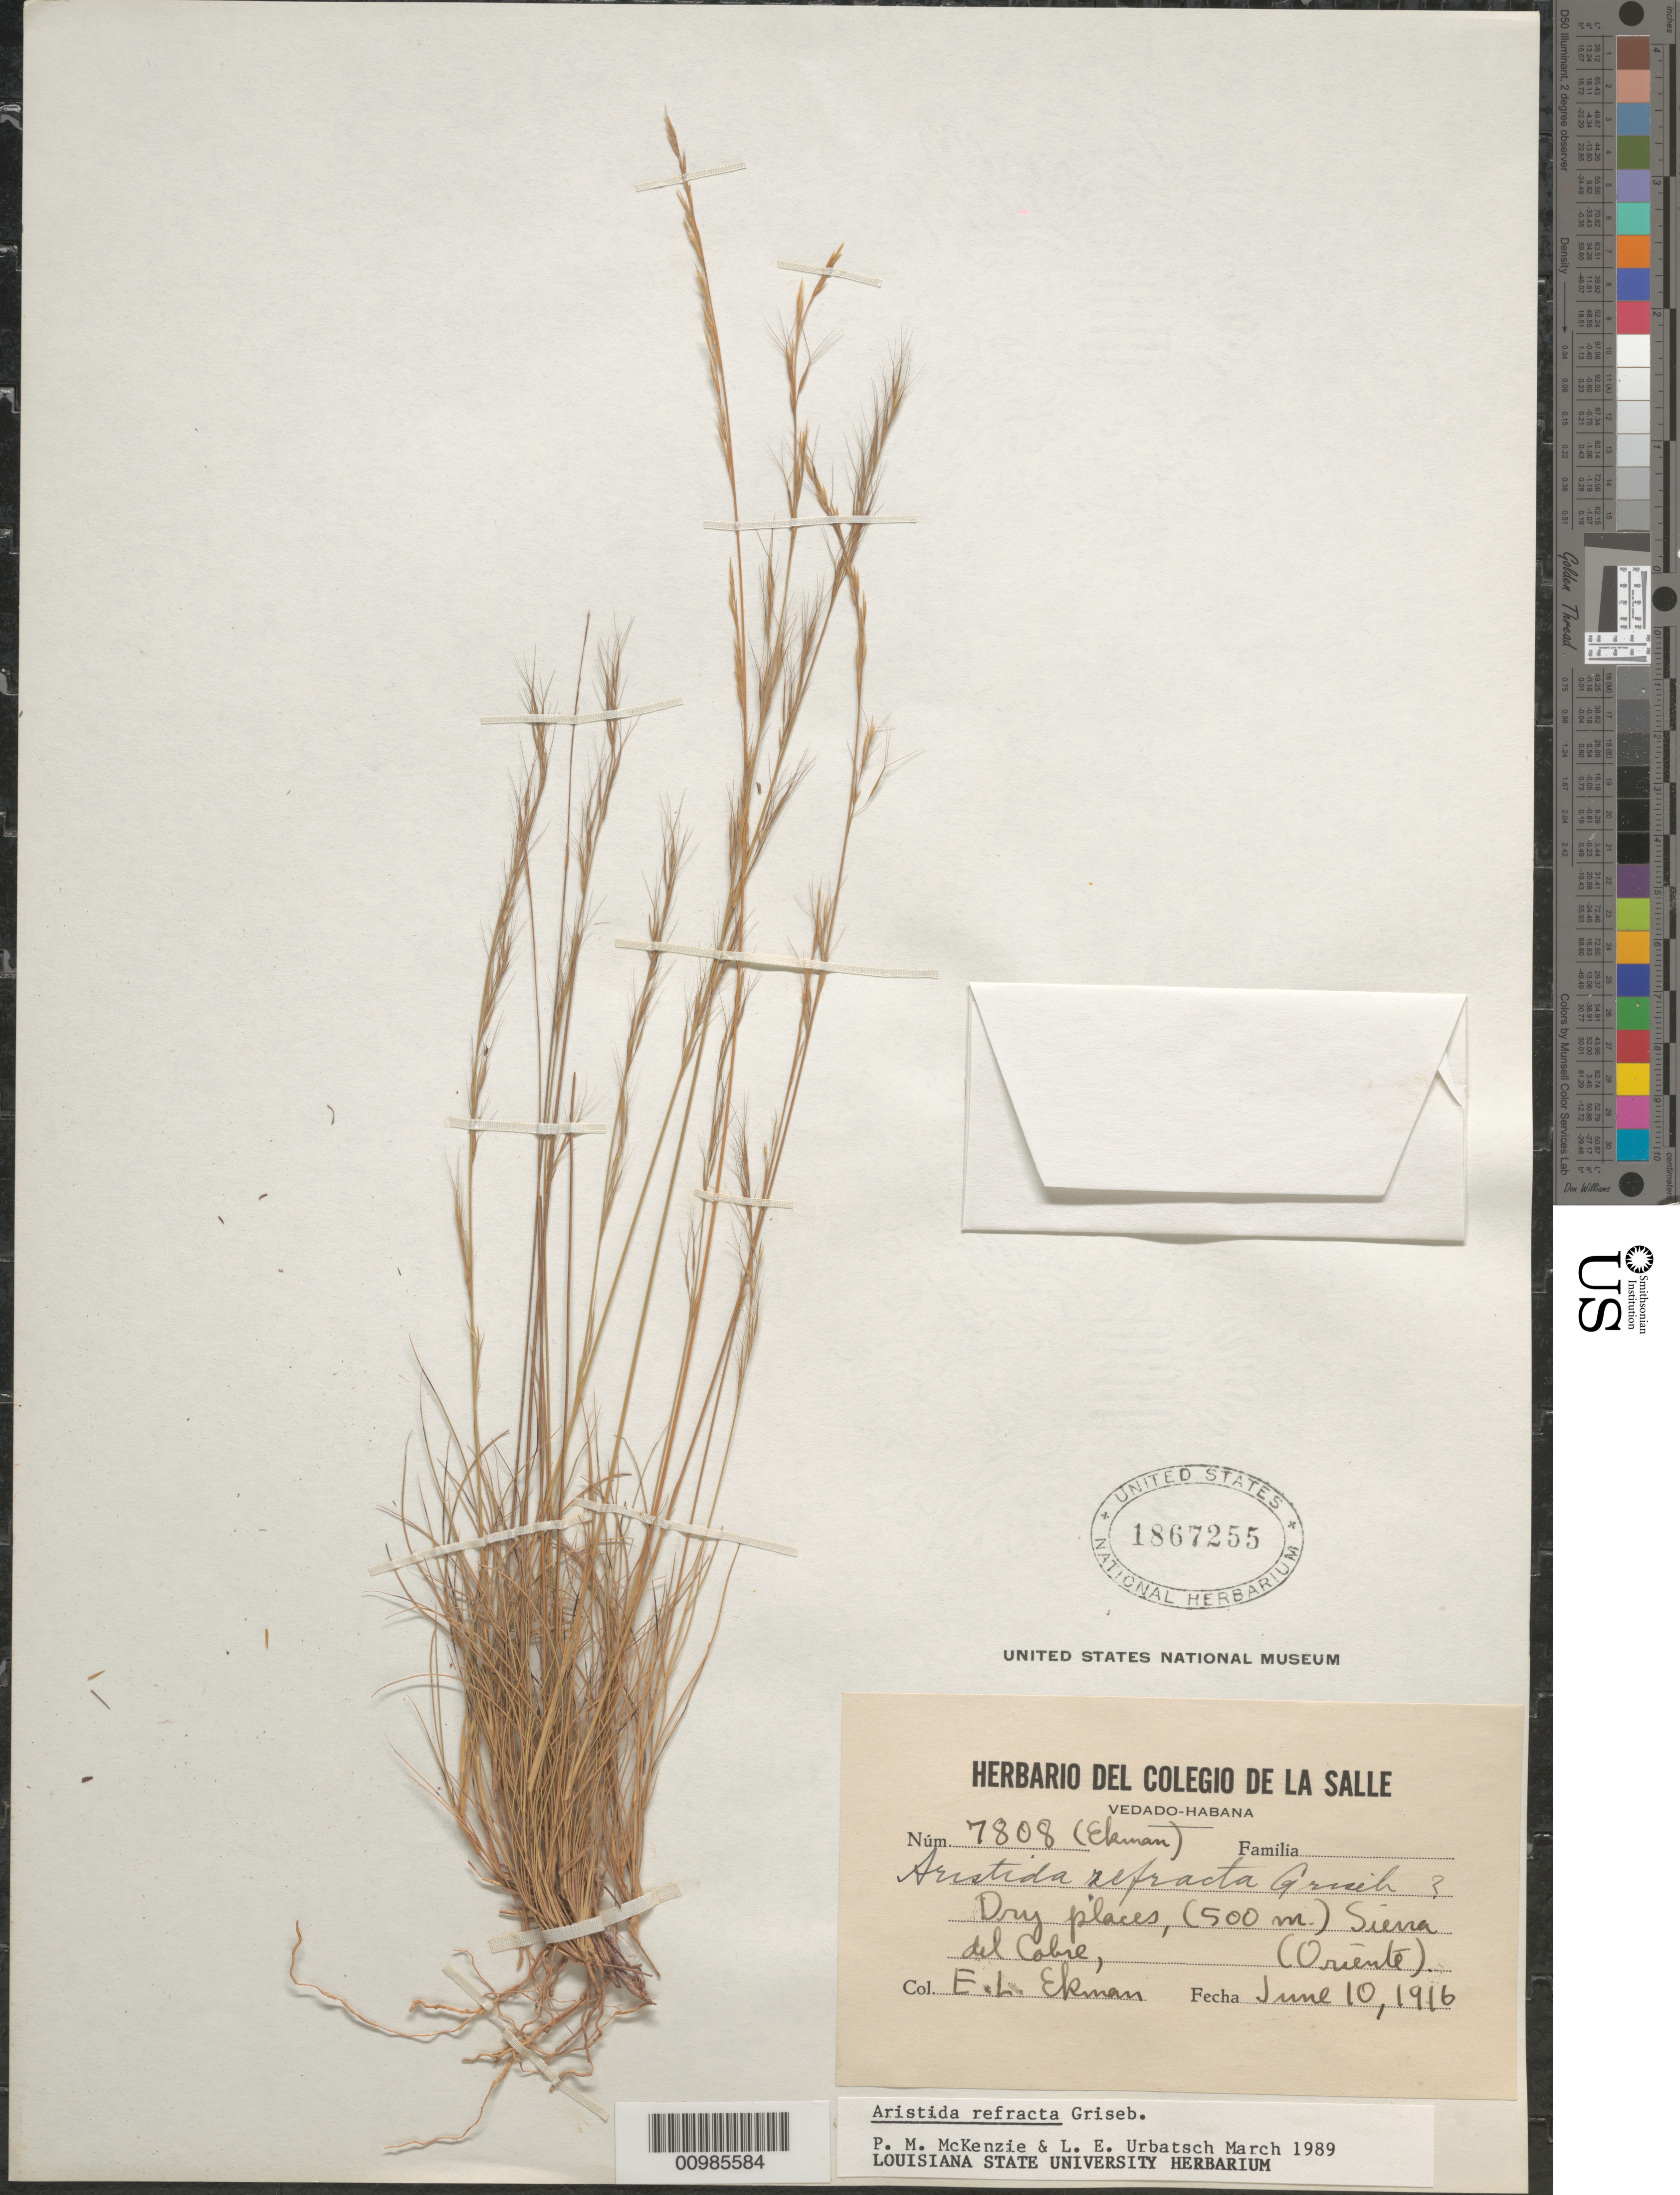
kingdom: Plantae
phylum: Tracheophyta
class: Liliopsida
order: Poales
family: Poaceae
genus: Aristida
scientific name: Aristida refracta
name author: Griseb.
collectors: E. L. Ekman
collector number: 7808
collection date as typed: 10 Jun 1916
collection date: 1916-06-10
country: Cuba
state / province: Santiago de Cuba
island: Cuba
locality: El Cobre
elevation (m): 500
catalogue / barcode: US 1867255